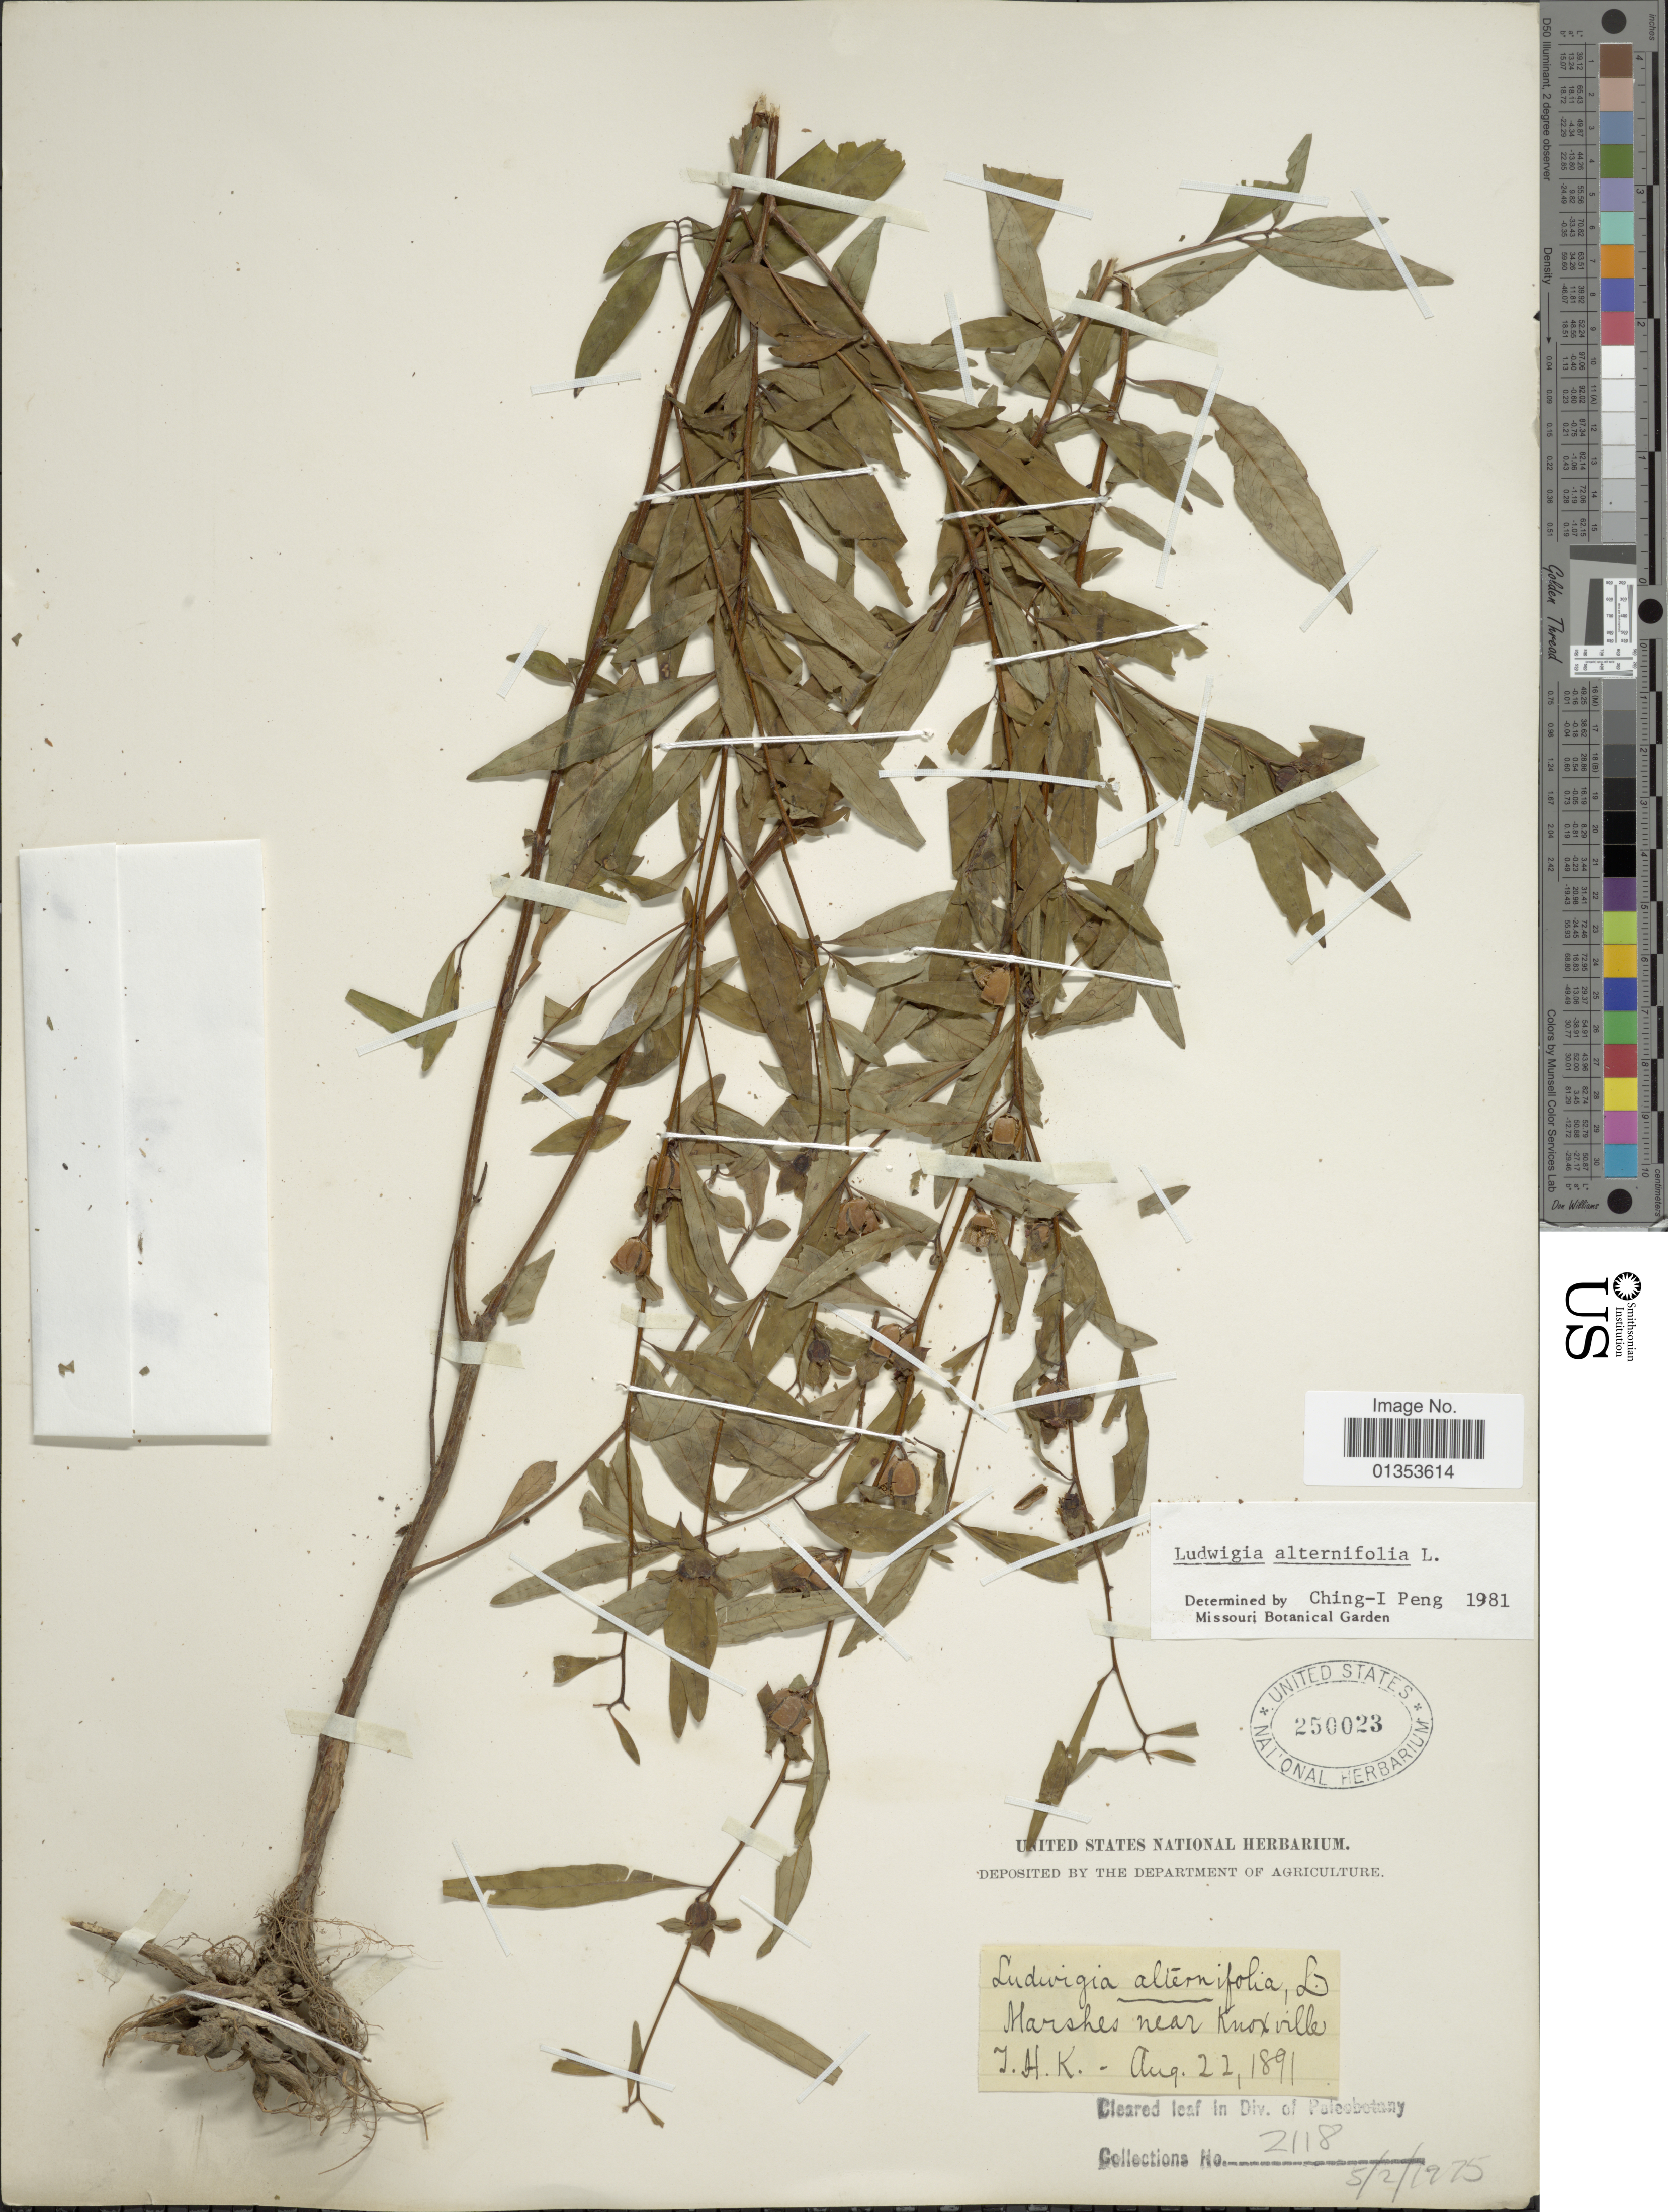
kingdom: Plantae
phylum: Tracheophyta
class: Magnoliopsida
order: Myrtales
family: Onagraceae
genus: Ludwigia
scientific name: Ludwigia alternifolia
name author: L.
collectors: T. H. K.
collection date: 1891-08-22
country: United States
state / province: Tennessee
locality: Marshes near Knoxville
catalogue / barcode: US 250023